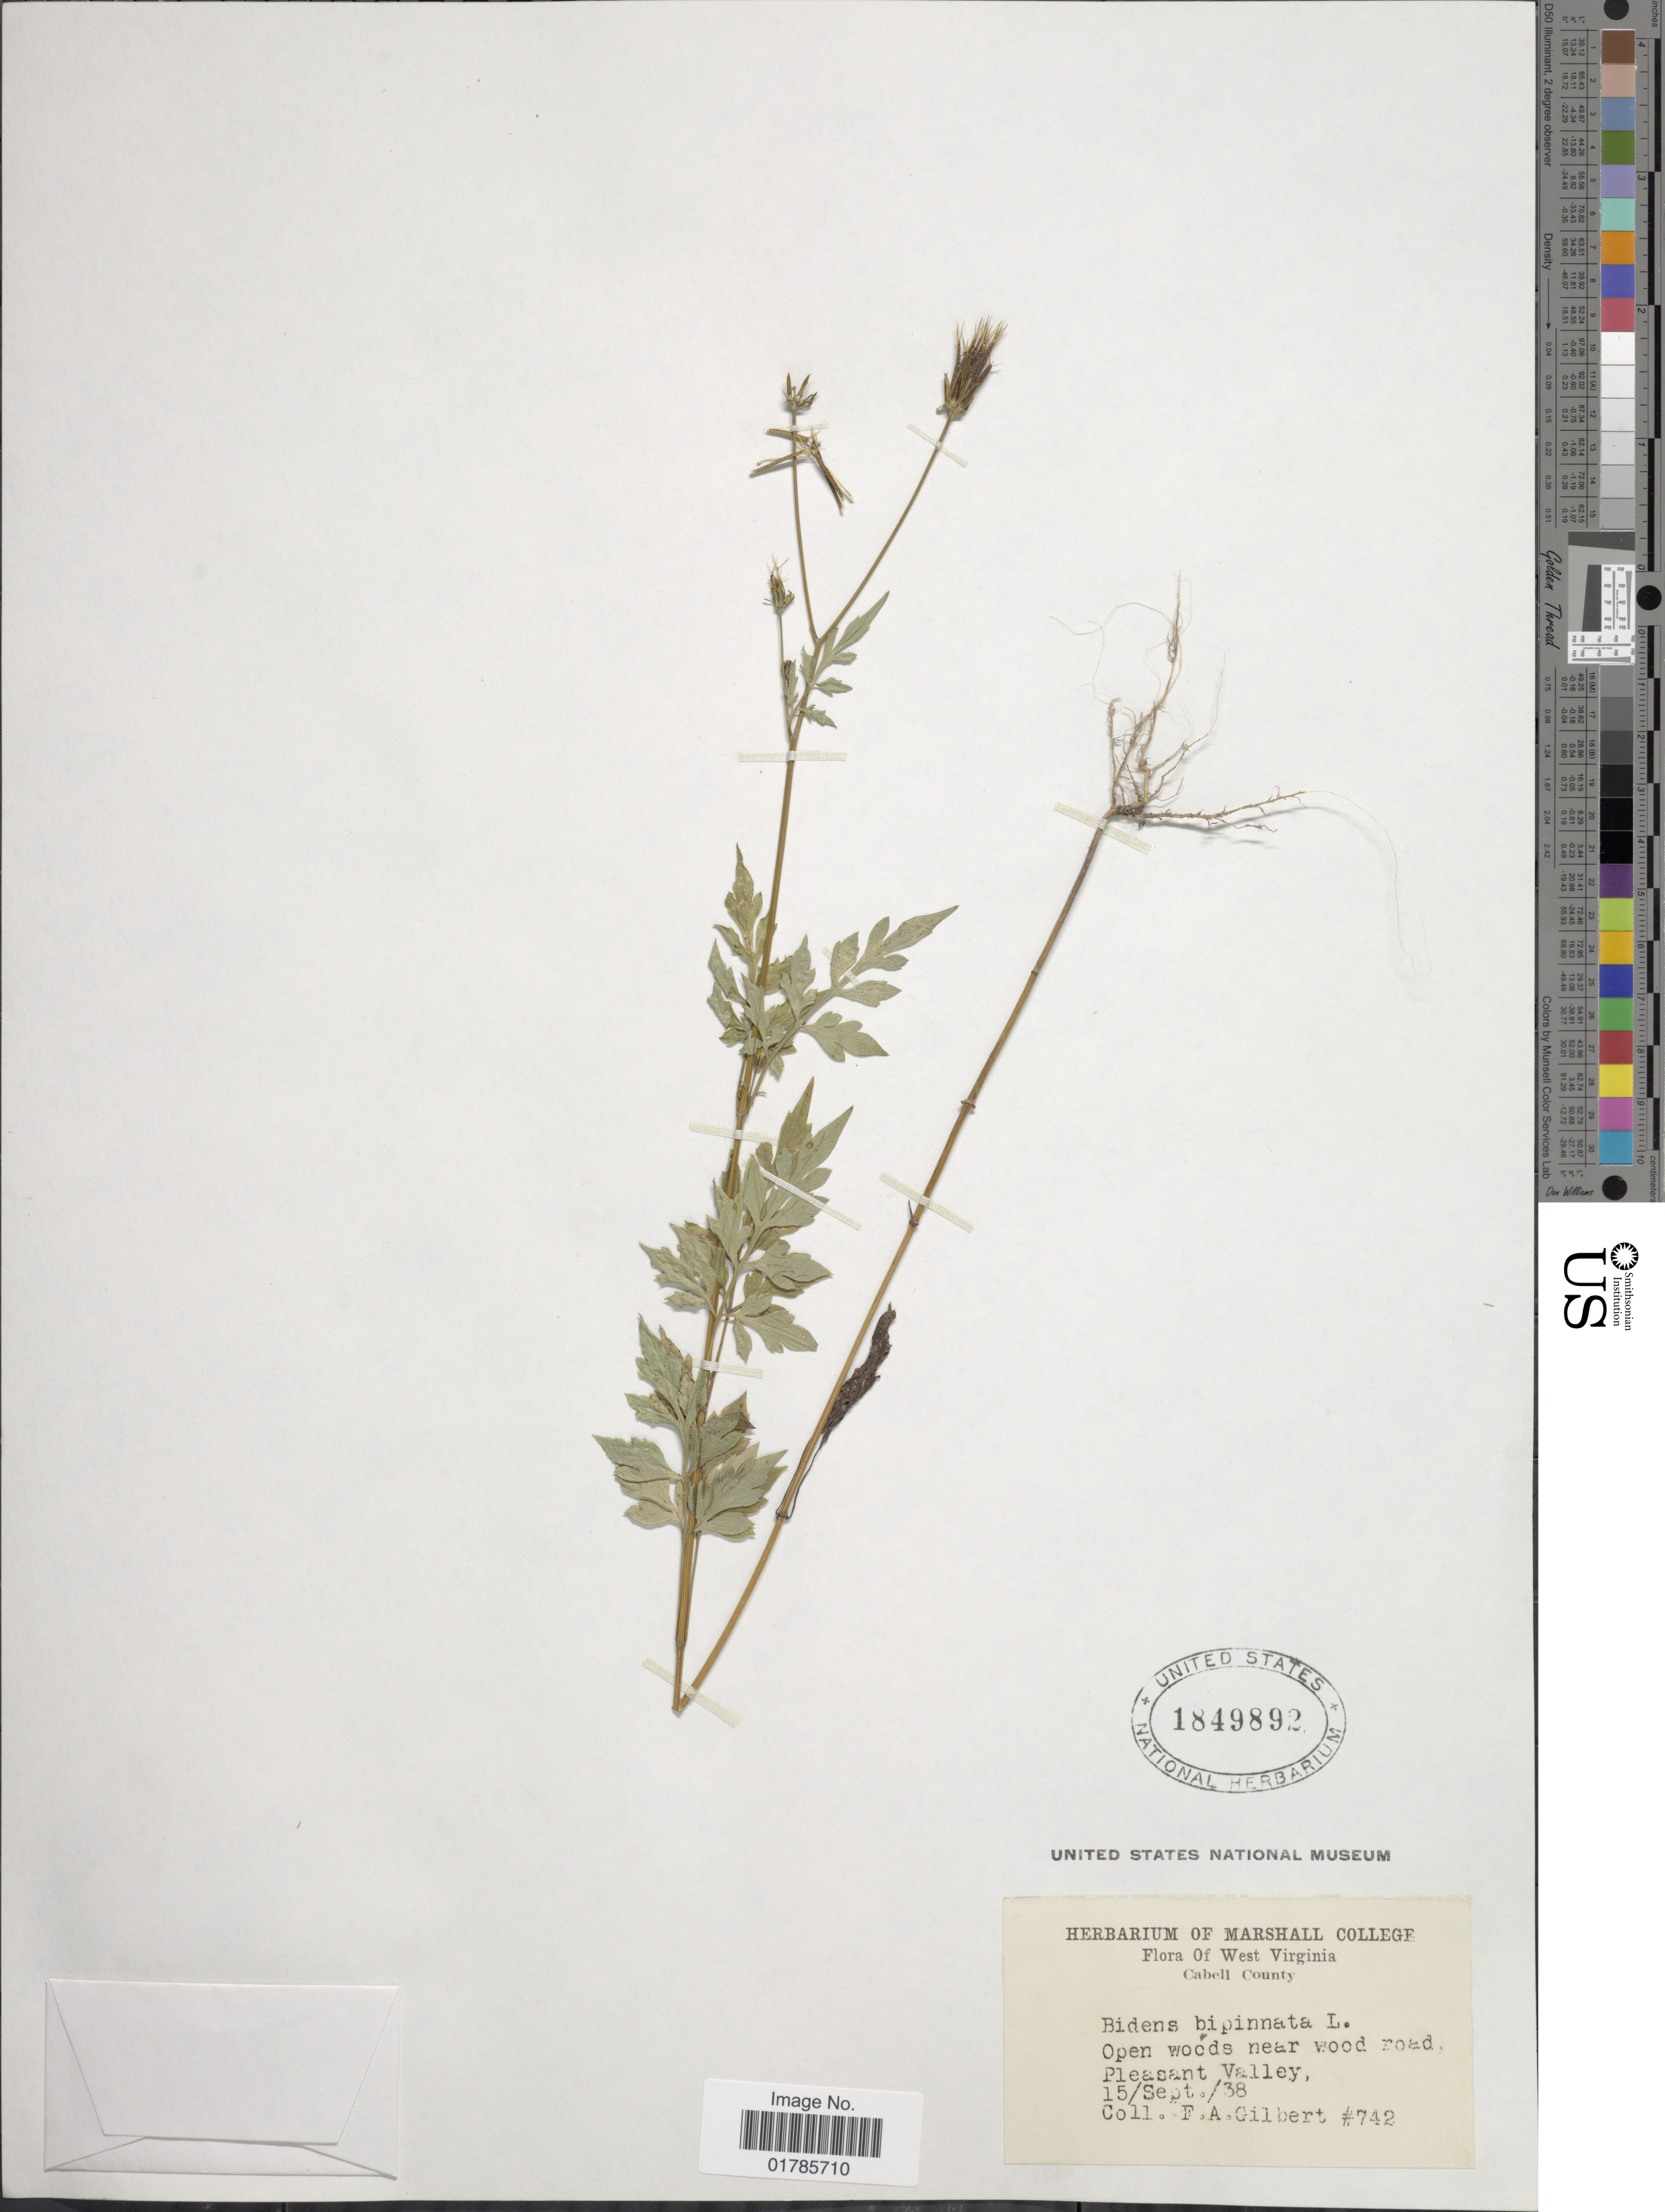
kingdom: Plantae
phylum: Tracheophyta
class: Magnoliopsida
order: Asterales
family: Asteraceae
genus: Bidens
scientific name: Bidens bipinnata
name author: L.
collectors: F. A. Gilbert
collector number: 742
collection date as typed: Transcribed d/m/y: 15/9/38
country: United States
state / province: West Virginia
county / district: Cabell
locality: Cabell County, near wood road, Pleasant Valley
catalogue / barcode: US 1849892